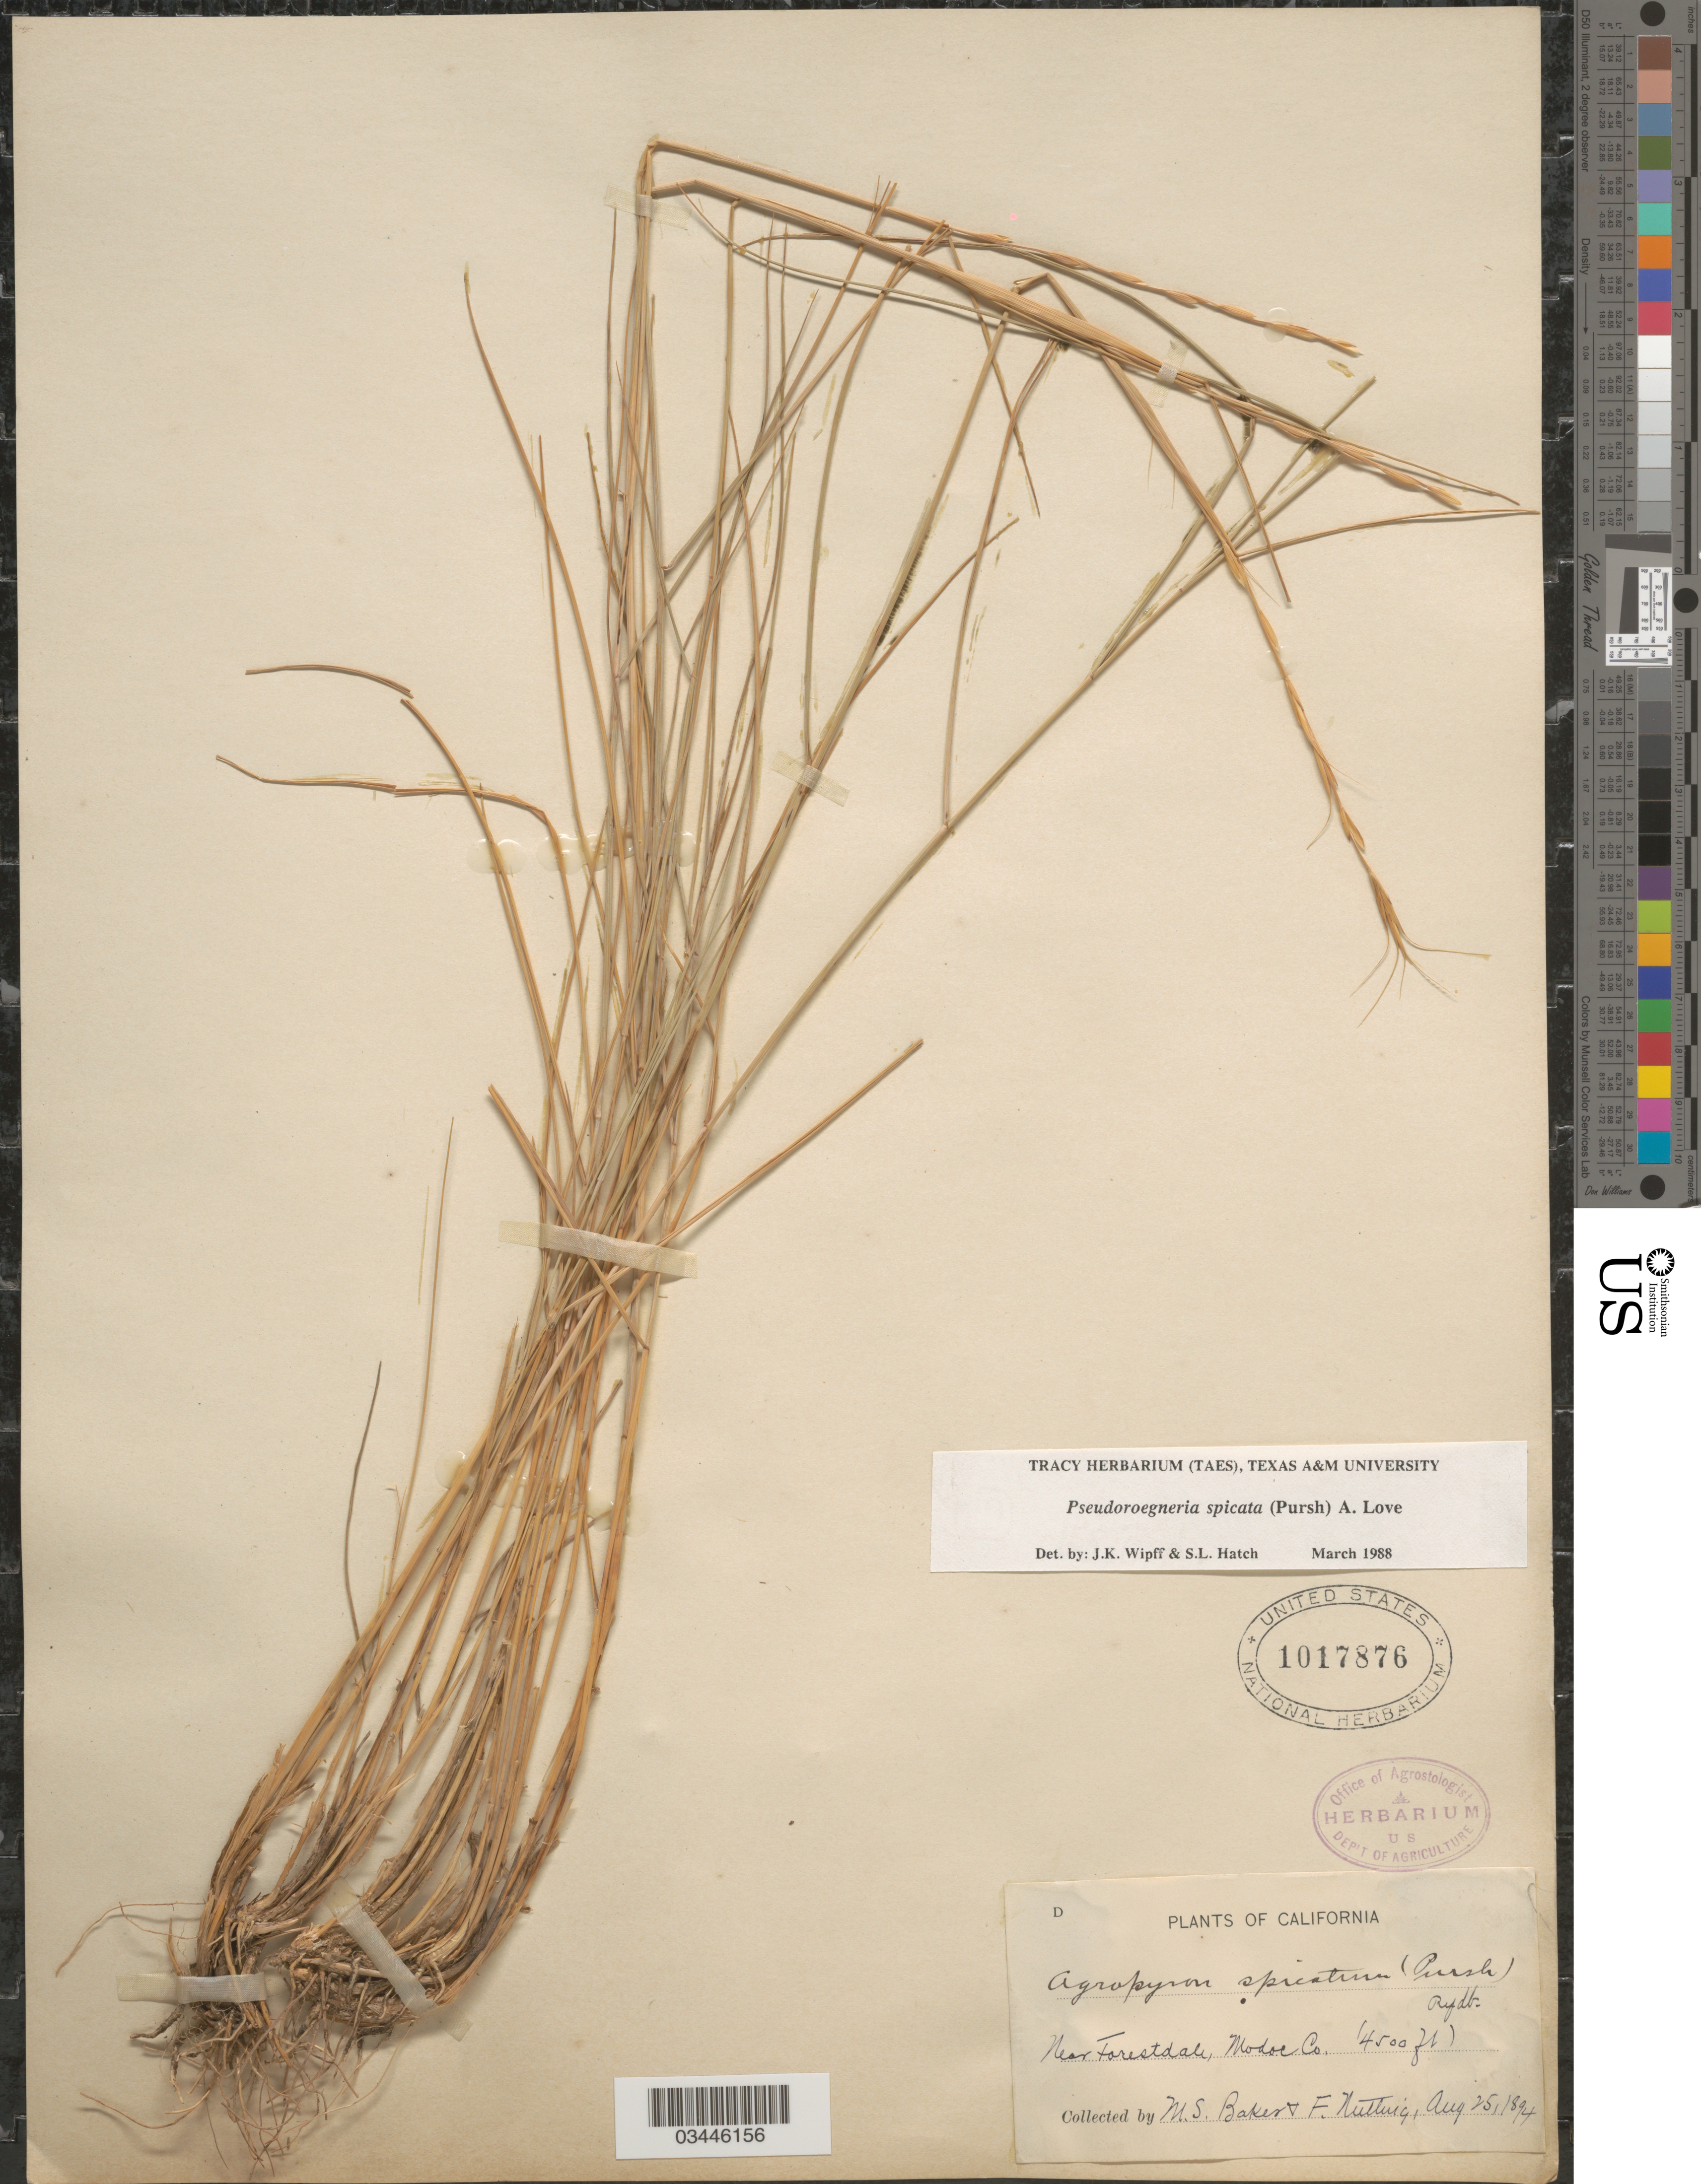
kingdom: Plantae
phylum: Tracheophyta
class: Liliopsida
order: Poales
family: Poaceae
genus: Pseudoroegneria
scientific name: Pseudoroegneria spicata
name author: (Pursh) Á. Löve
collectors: M. S. Baker & F. Nutting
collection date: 1894-08-25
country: United States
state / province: California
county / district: Modoc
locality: Near Forestdale, Modoc Co.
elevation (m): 1372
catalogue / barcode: US 1017876